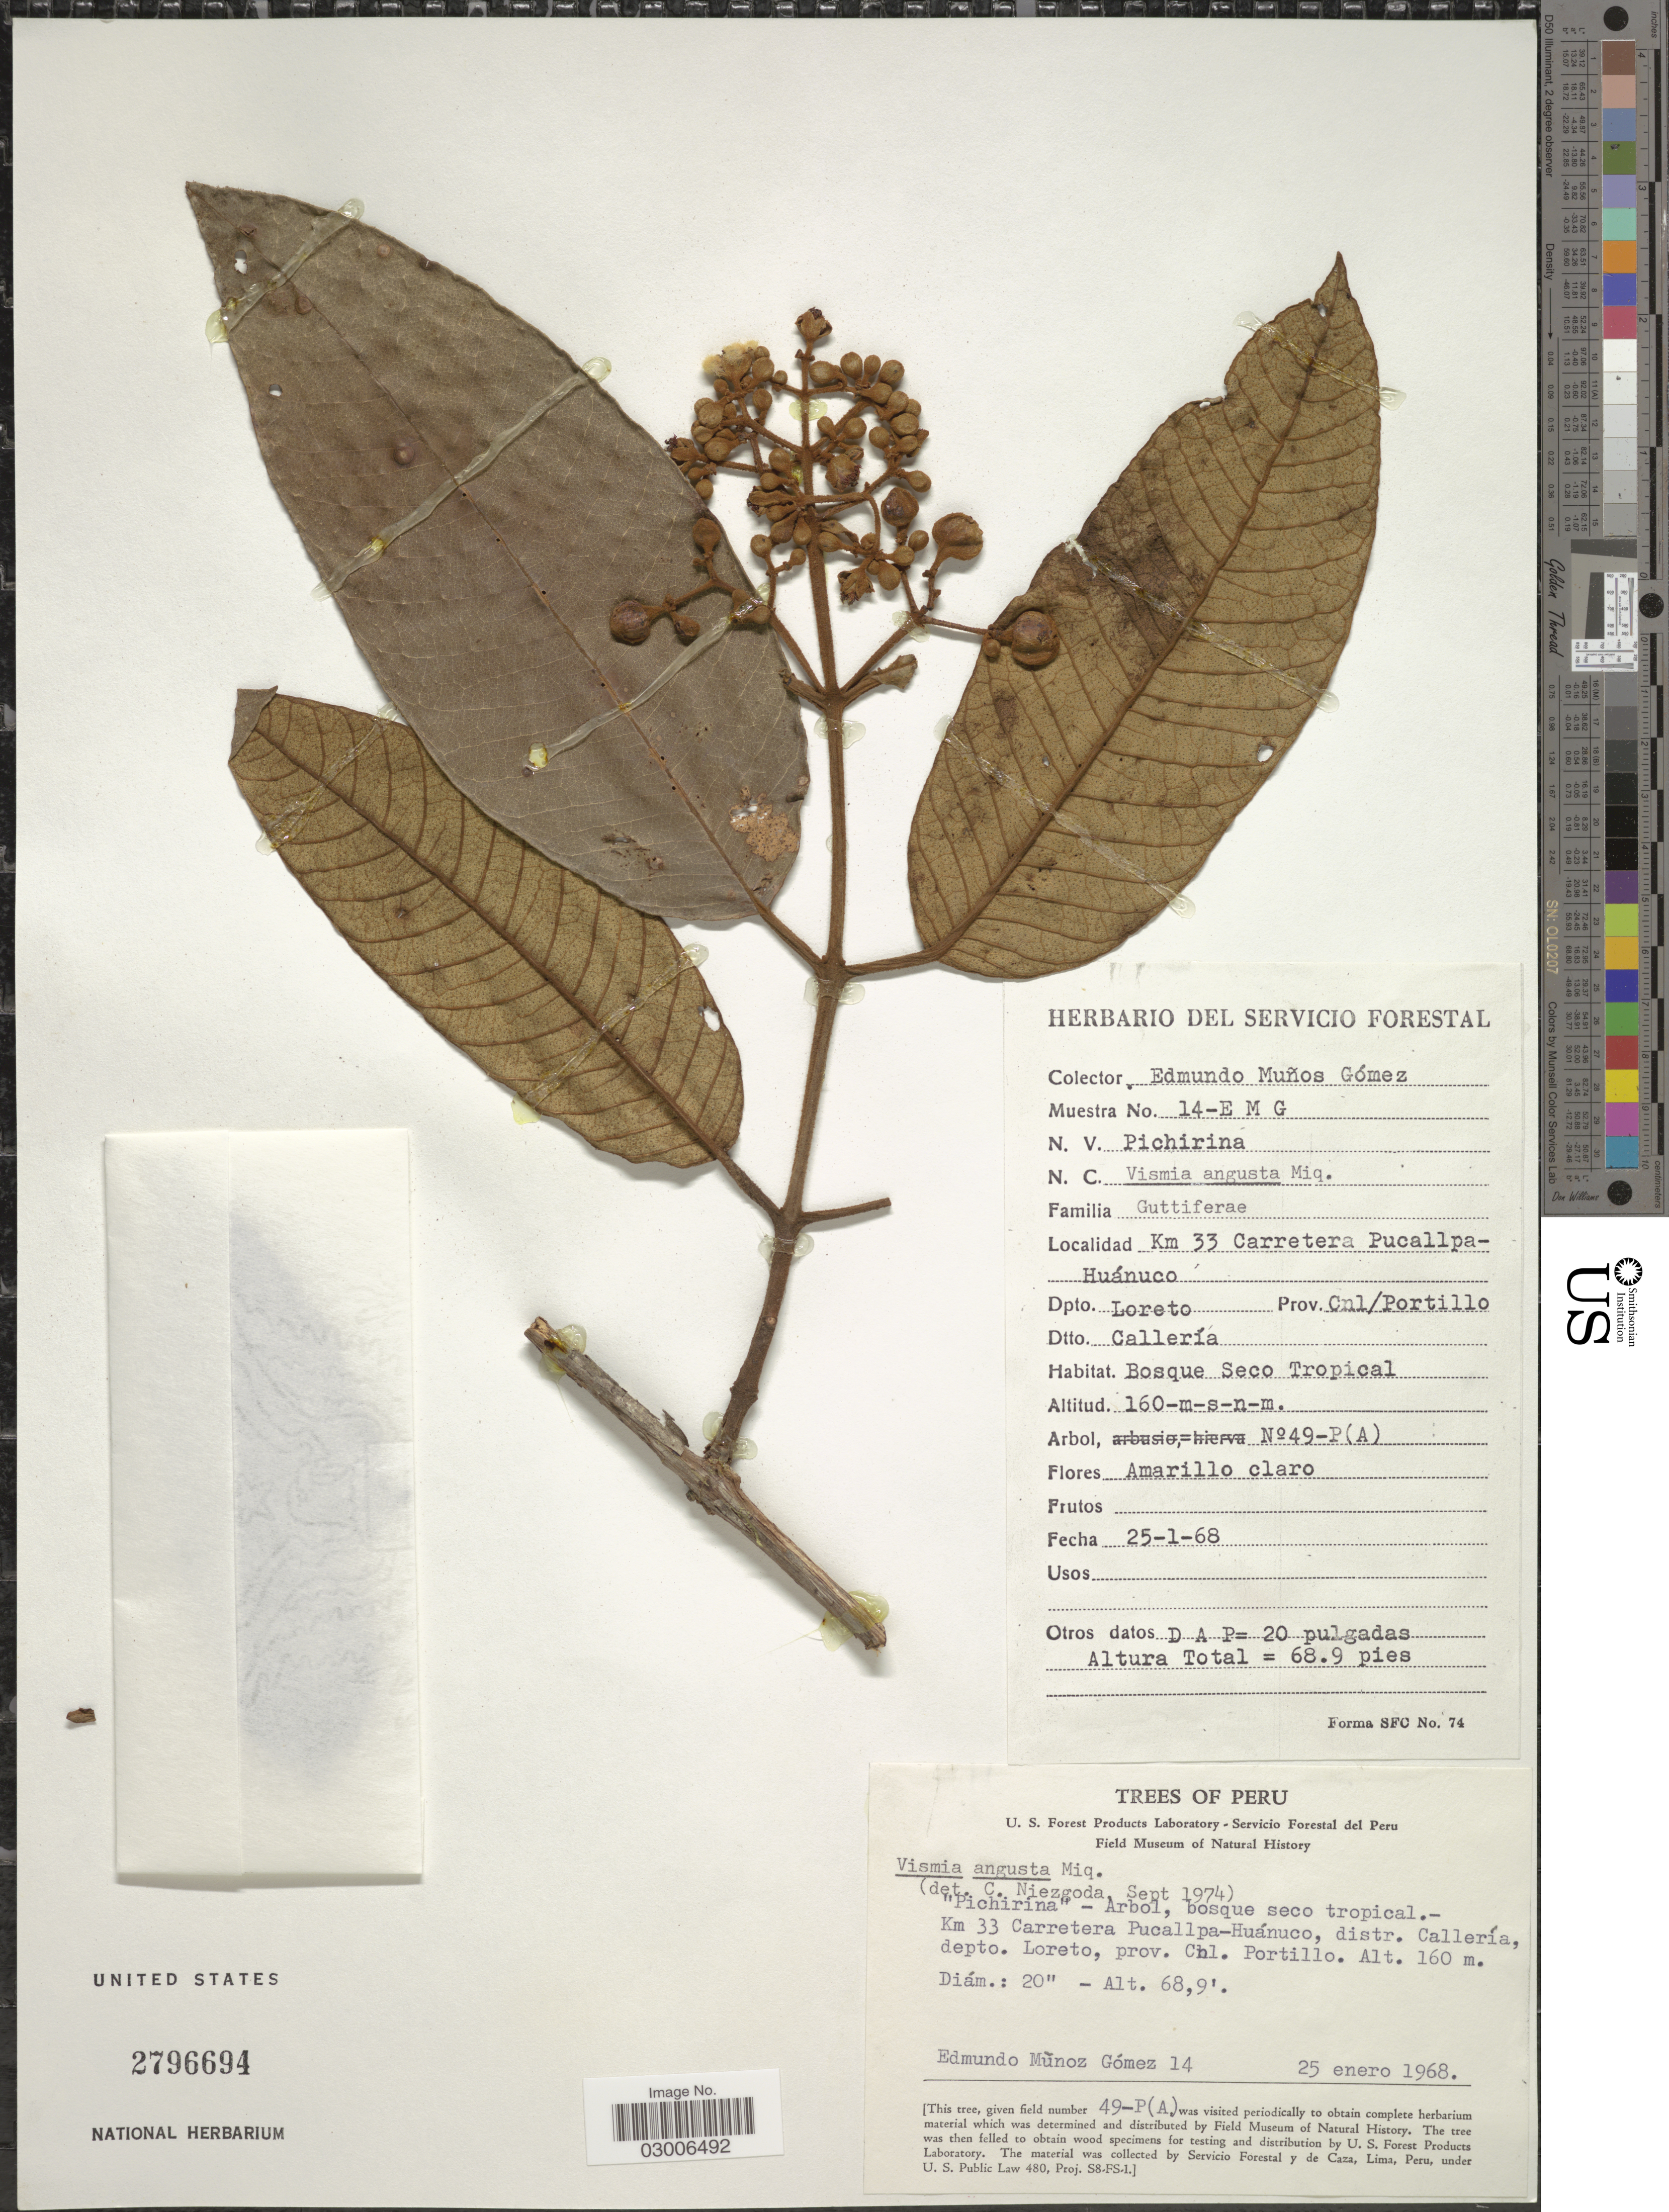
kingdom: Plantae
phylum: Tracheophyta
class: Magnoliopsida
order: Malpighiales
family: Hypericaceae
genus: Vismia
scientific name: Vismia angusta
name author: Miq.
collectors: E. Munoz Gomez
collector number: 14-E M G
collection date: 1968-01-25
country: Peru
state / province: Loreto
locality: Km 33 Carretera Pucallpa-Huánuco, Dpto. Loreto, Prov. Cnl/Portillo, Dtto. Callería.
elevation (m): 160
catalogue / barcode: US 2796694